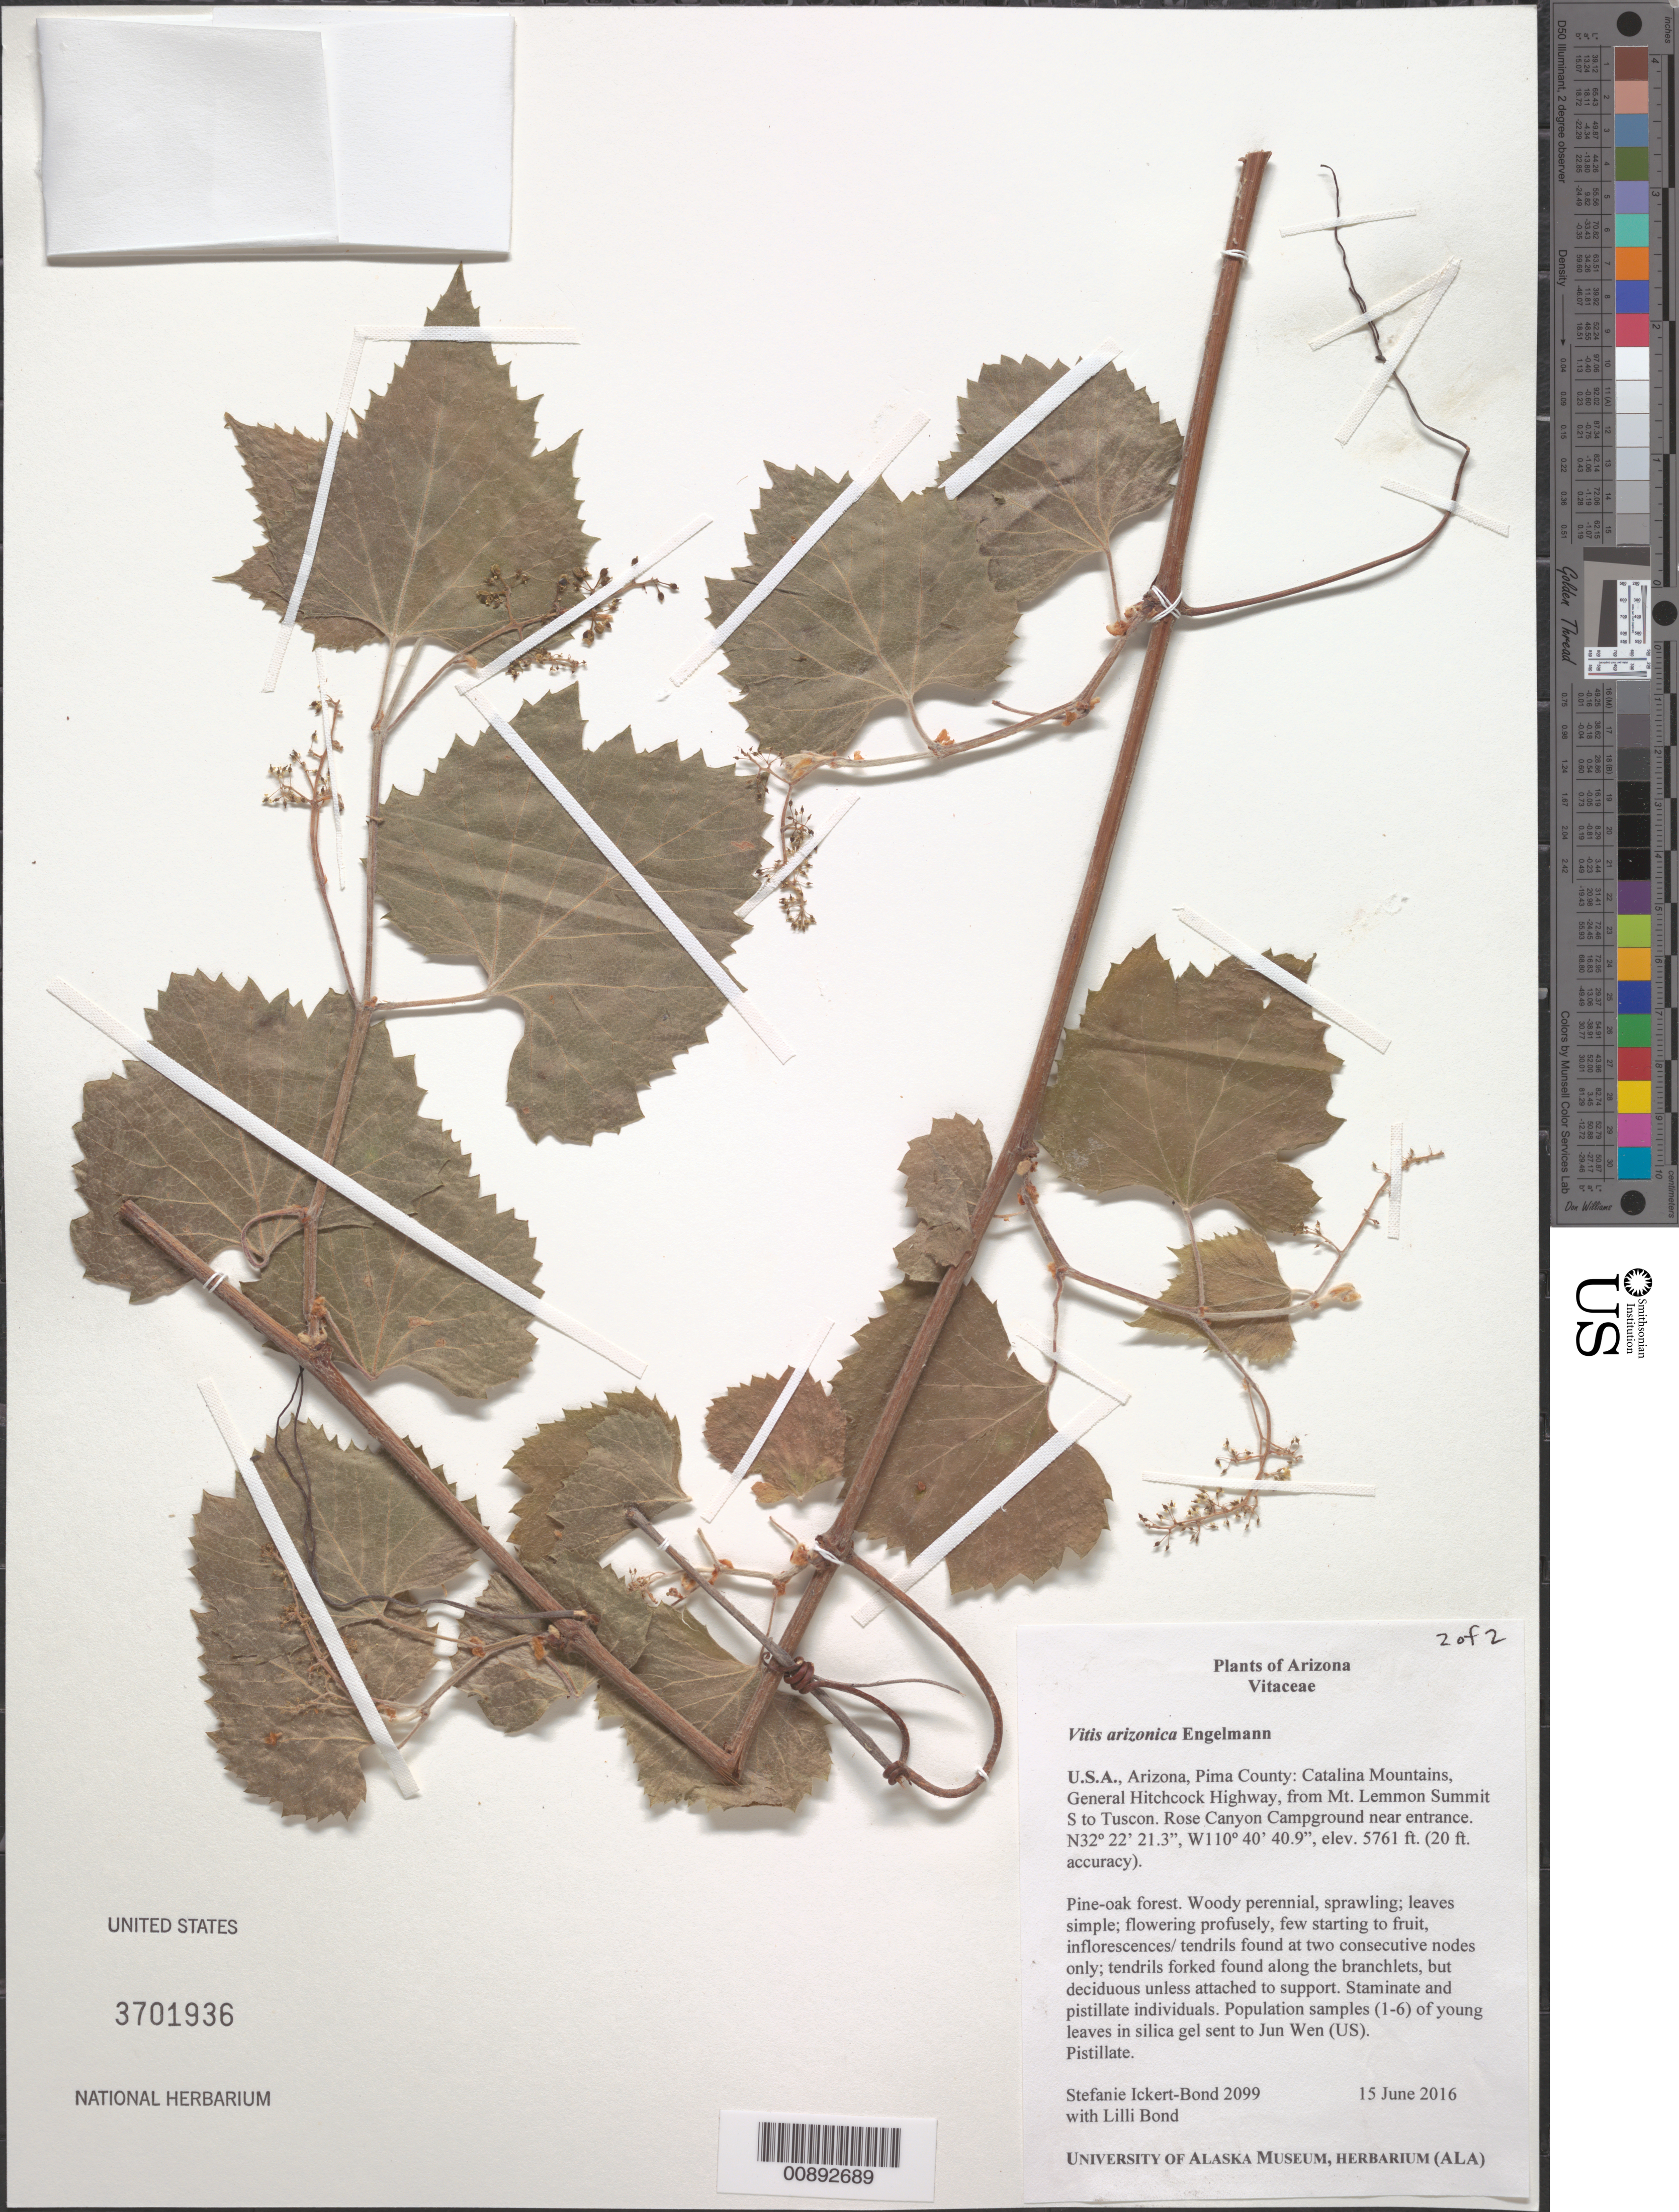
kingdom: Plantae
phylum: Tracheophyta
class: Magnoliopsida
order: Vitales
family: Vitaceae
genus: Vitis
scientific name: Vitis arizonica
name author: Engelm.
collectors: S. Ickert-Bond & L. Bond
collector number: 2099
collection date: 2016-06-15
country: United States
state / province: Arizona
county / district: Pima County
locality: Catalina Mountains, General Hitchcock Highway, from Mt. lemmon Summit S to Tucson. Rose Canyon Campground near entrance.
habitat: Pine-oak forest.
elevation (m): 1756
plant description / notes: Population samples (1-6) of young leaves in silica gel sent to Jun Wen (US).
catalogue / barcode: US 3701936